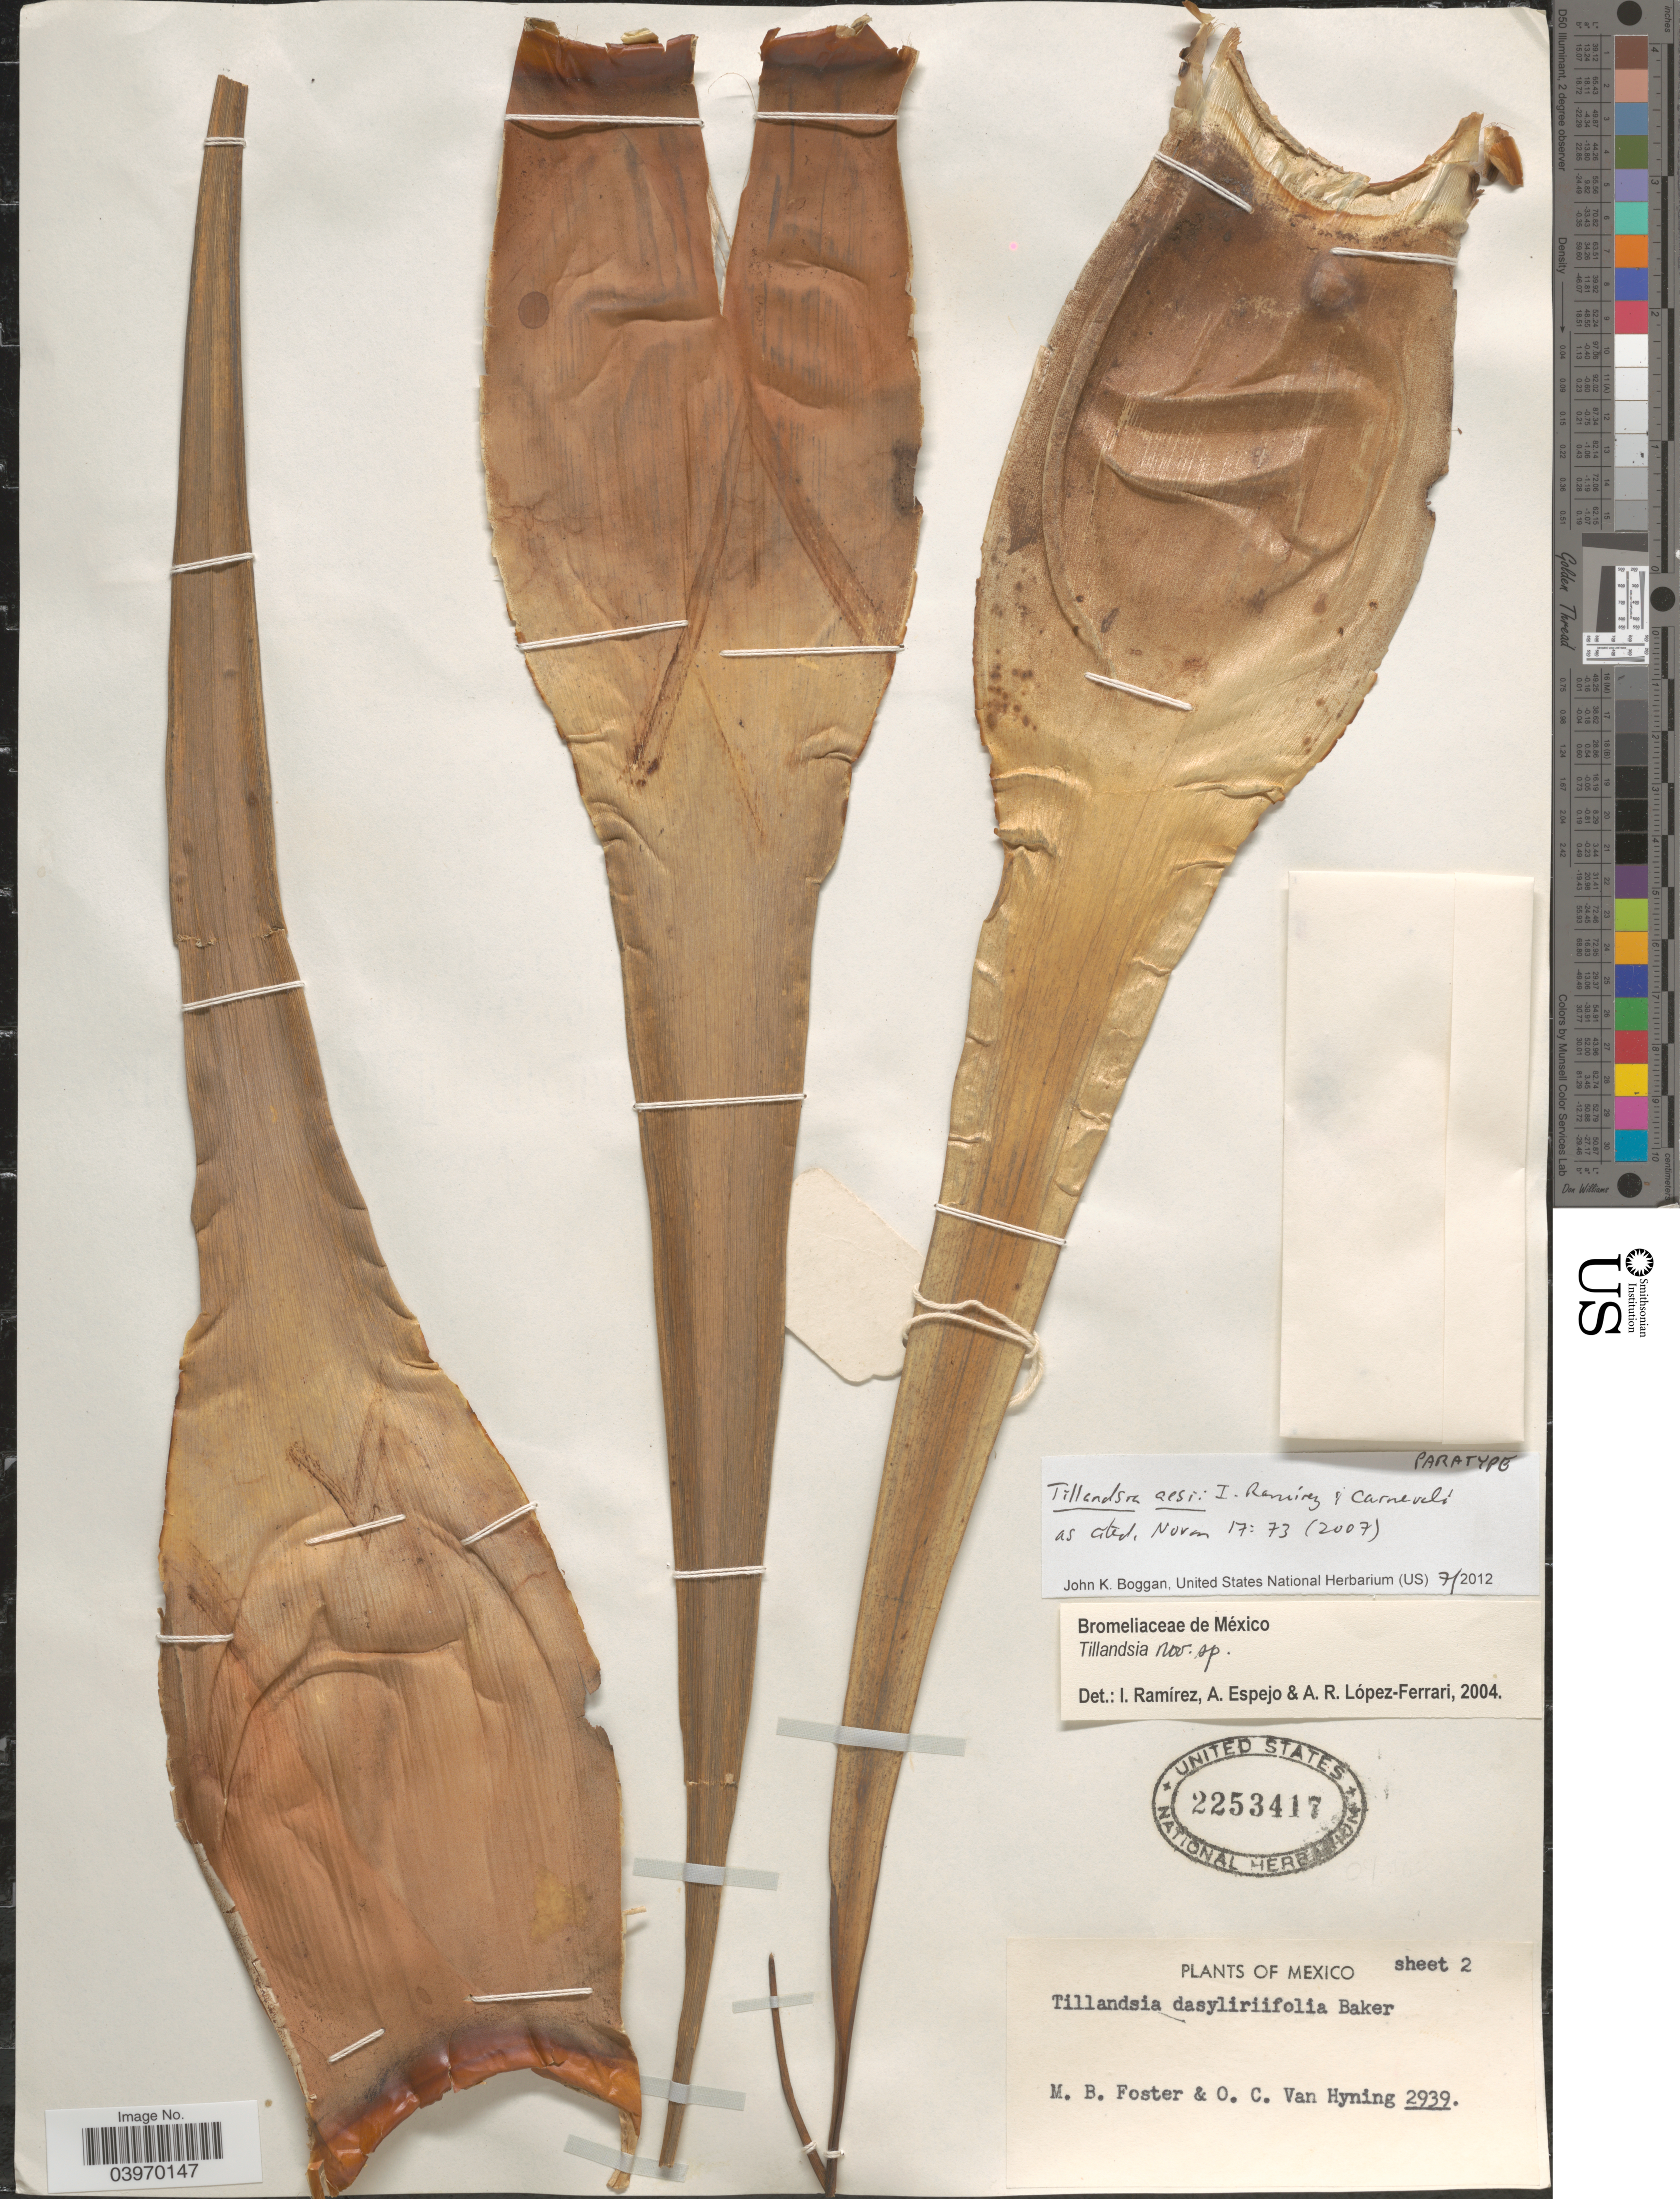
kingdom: Plantae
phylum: Tracheophyta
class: Liliopsida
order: Poales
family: Bromeliaceae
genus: Tillandsia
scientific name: Tillandsia aesii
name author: I. Ramírez & Carnevali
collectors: M. B. Foster & O. Van Hyning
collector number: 2939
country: Mexico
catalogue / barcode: US 2253417